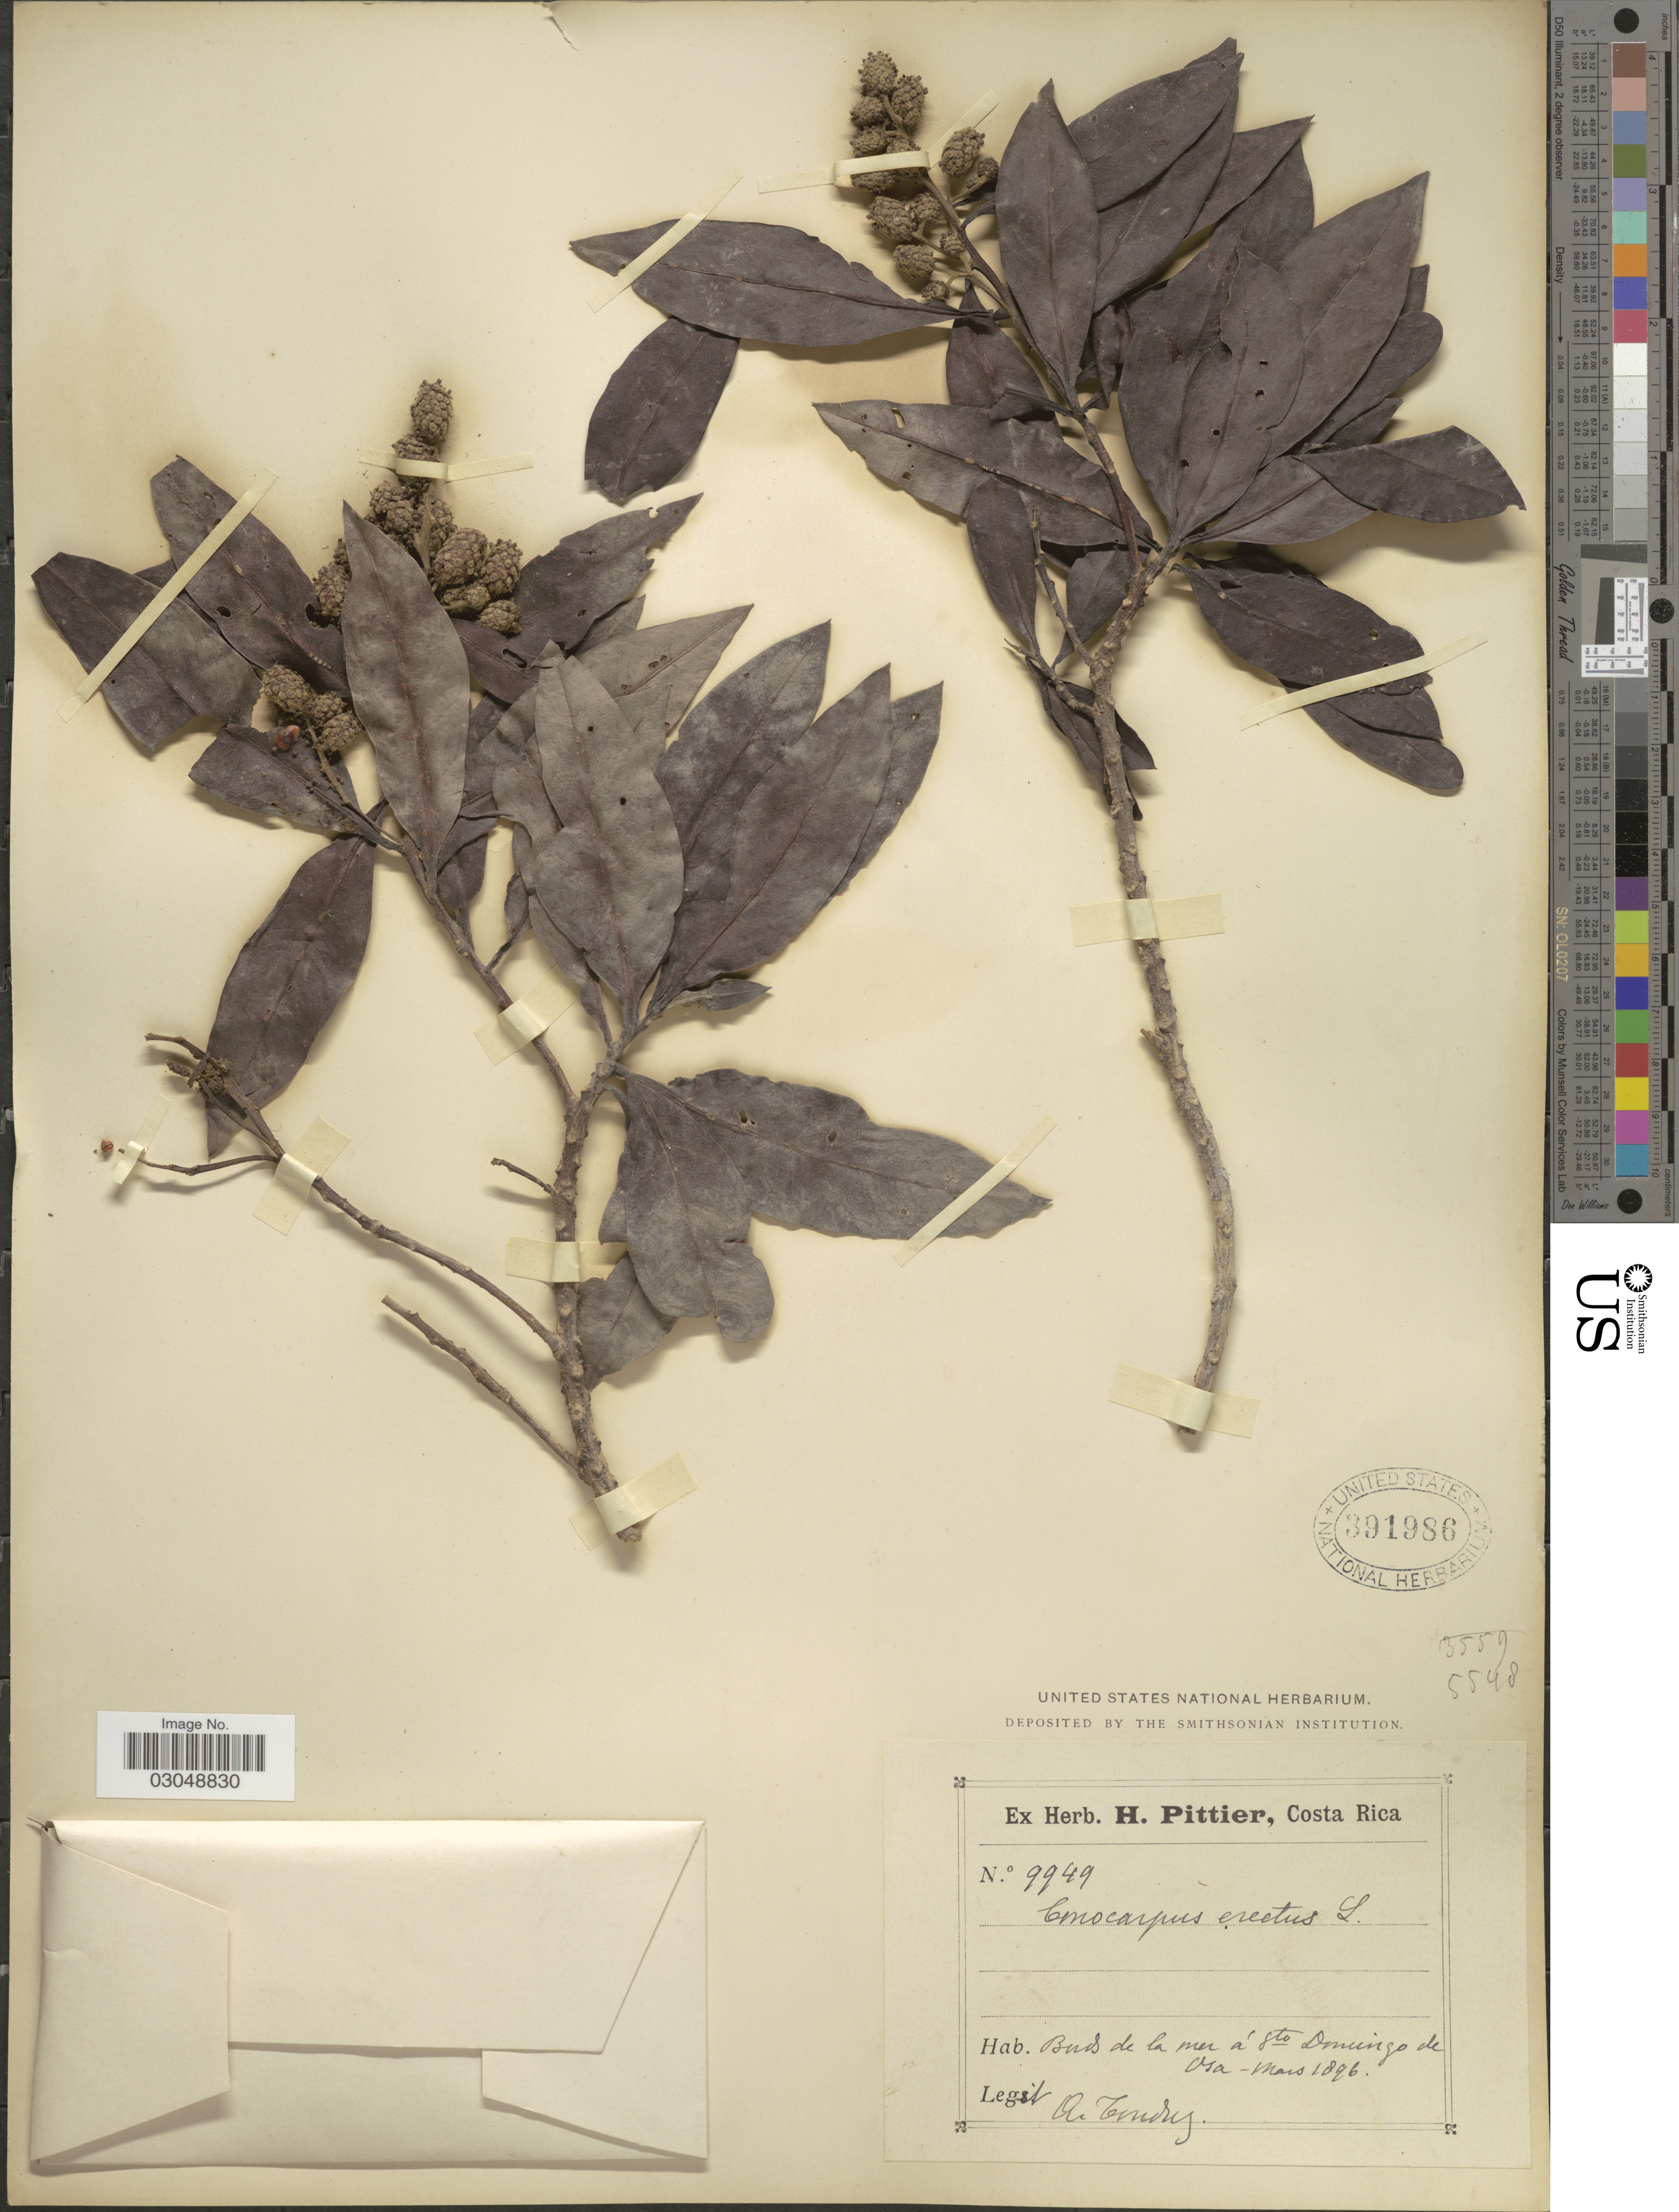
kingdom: Plantae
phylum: Tracheophyta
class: Magnoliopsida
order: Myrtales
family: Combretaceae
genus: Conocarpus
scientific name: Conocarpus erectus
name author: L.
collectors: A. Tonduz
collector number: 9949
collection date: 1896-03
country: Costa Rica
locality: Bords de la mer á Sto Domingo de Osa.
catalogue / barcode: US 391986